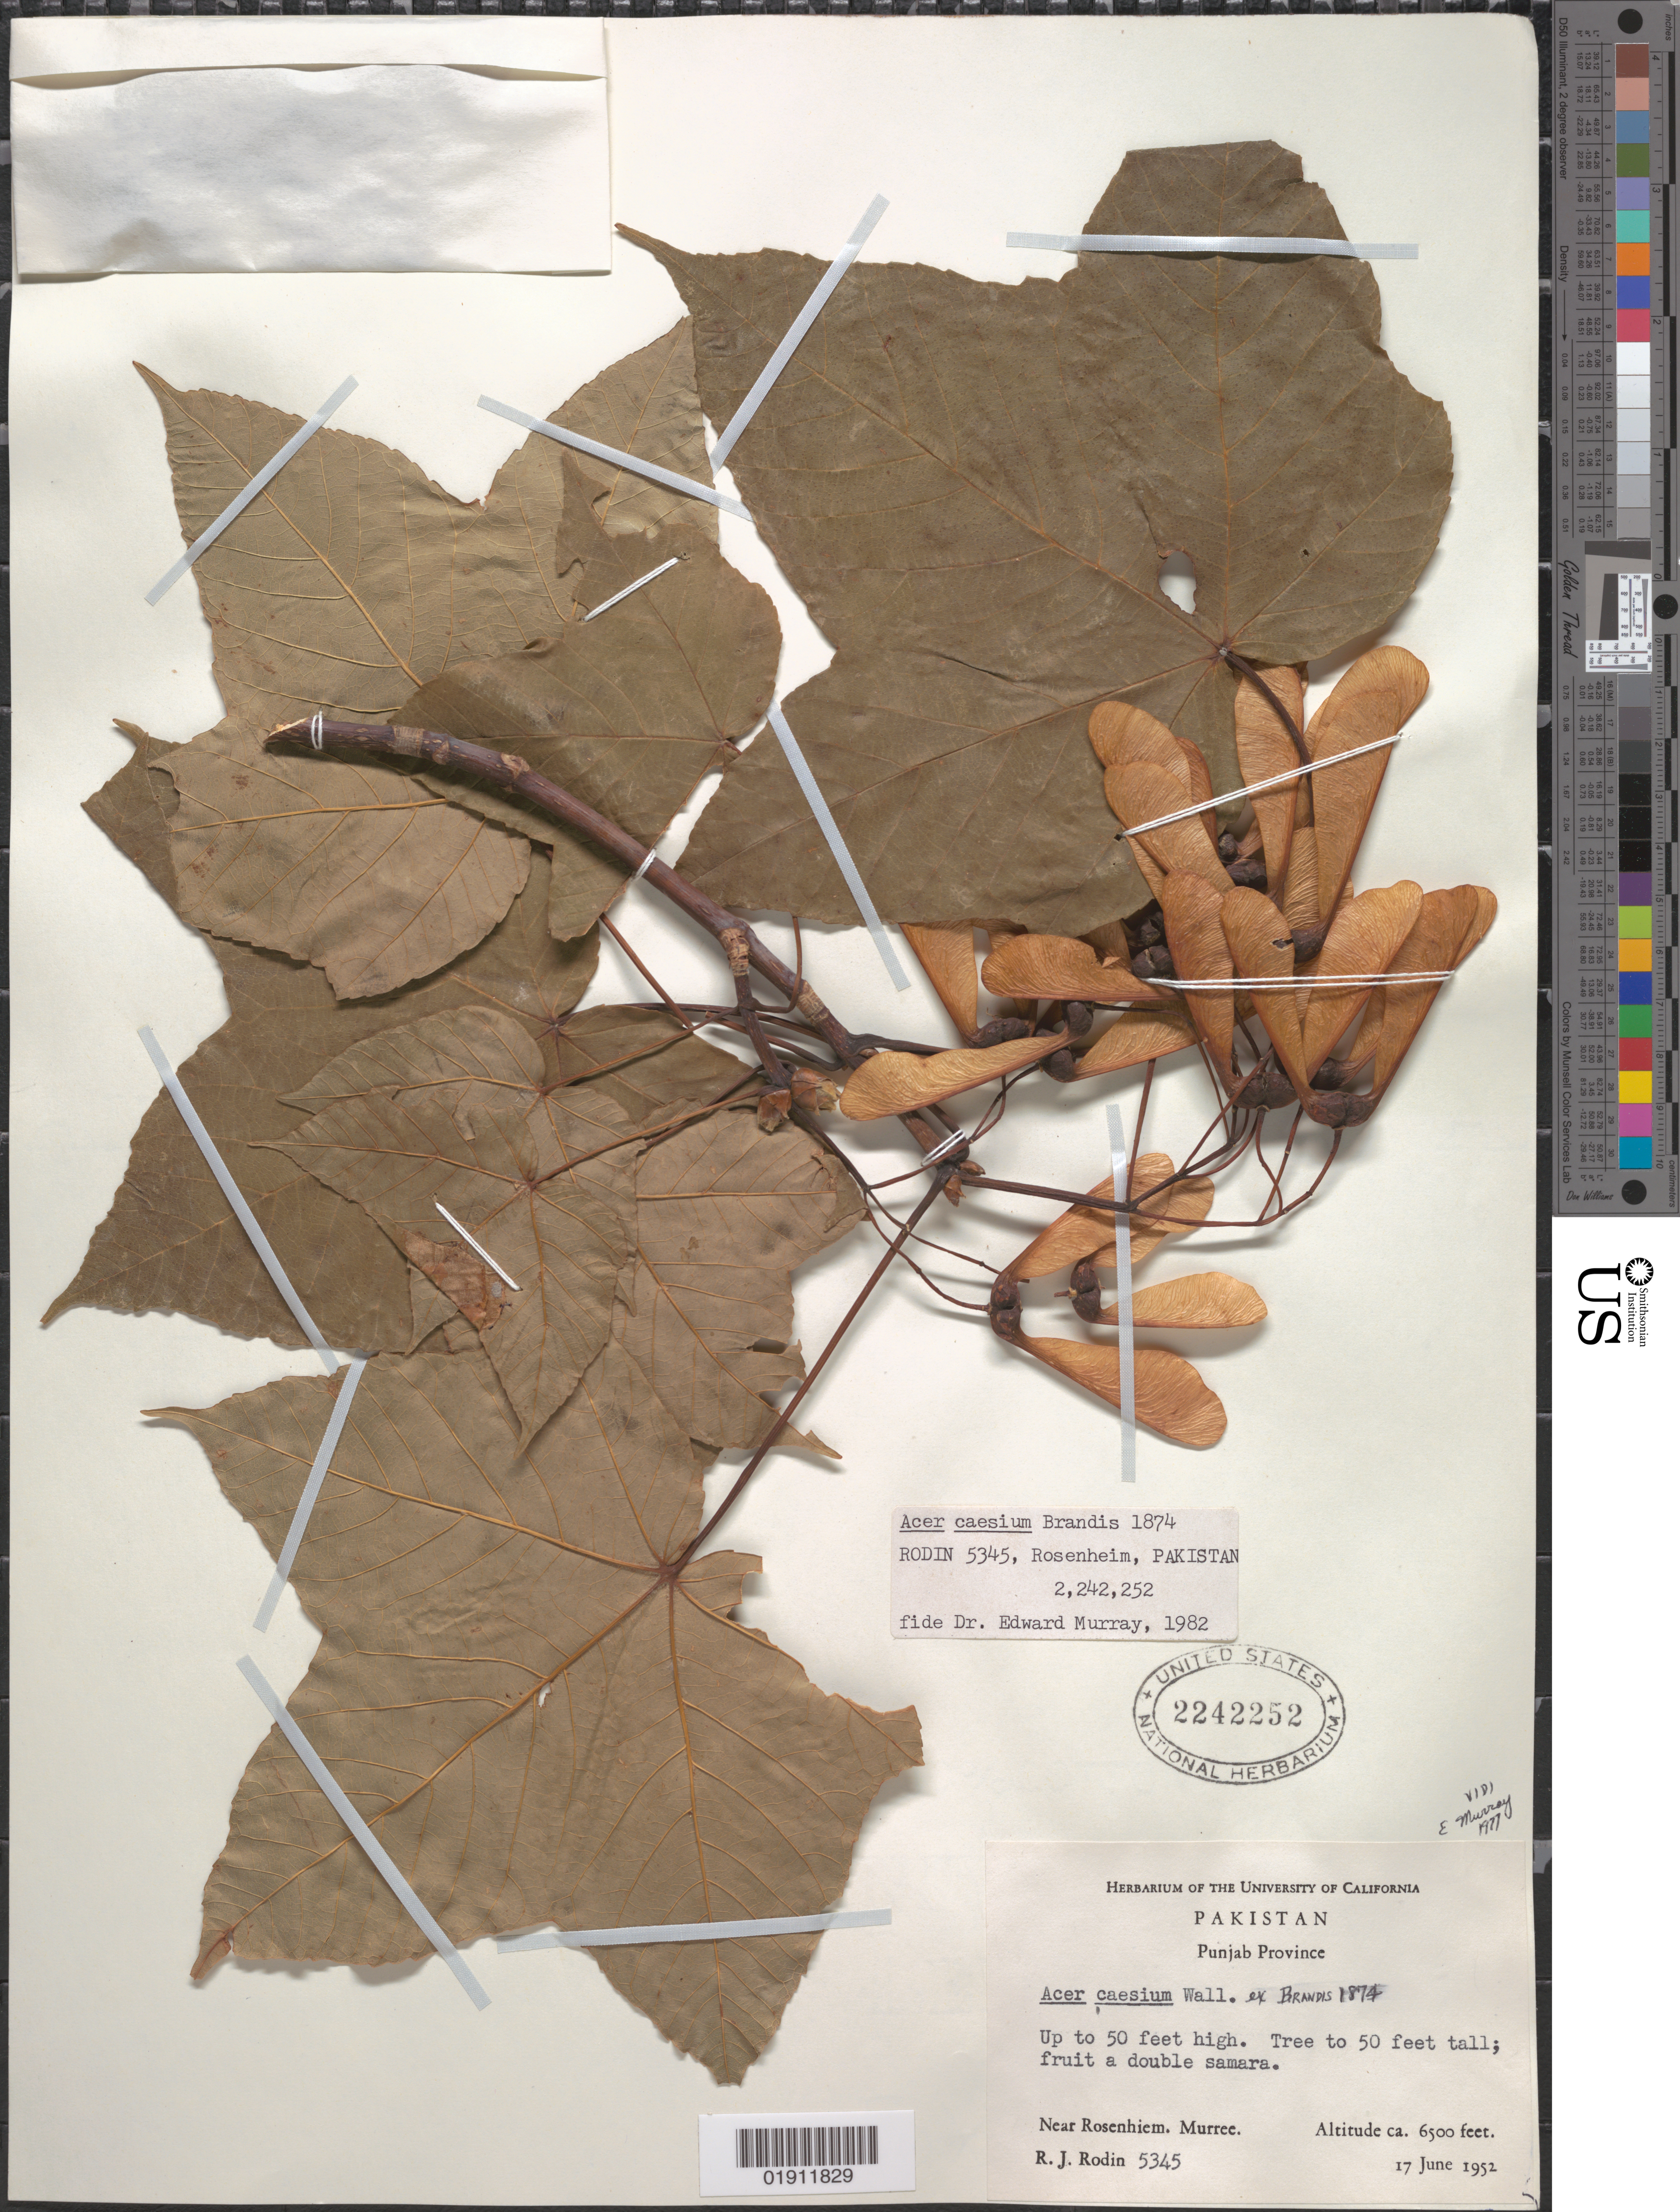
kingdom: Plantae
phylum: Tracheophyta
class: Magnoliopsida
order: Sapindales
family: Sapindaceae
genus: Acer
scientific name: Acer caesium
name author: Wall ex Brandis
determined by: Murray, Edward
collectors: R. J. Rodin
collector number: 5345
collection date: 1952-06-17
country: Pakistan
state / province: Punjab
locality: Rosenhiem, Murree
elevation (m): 1981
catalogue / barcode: US 2242252